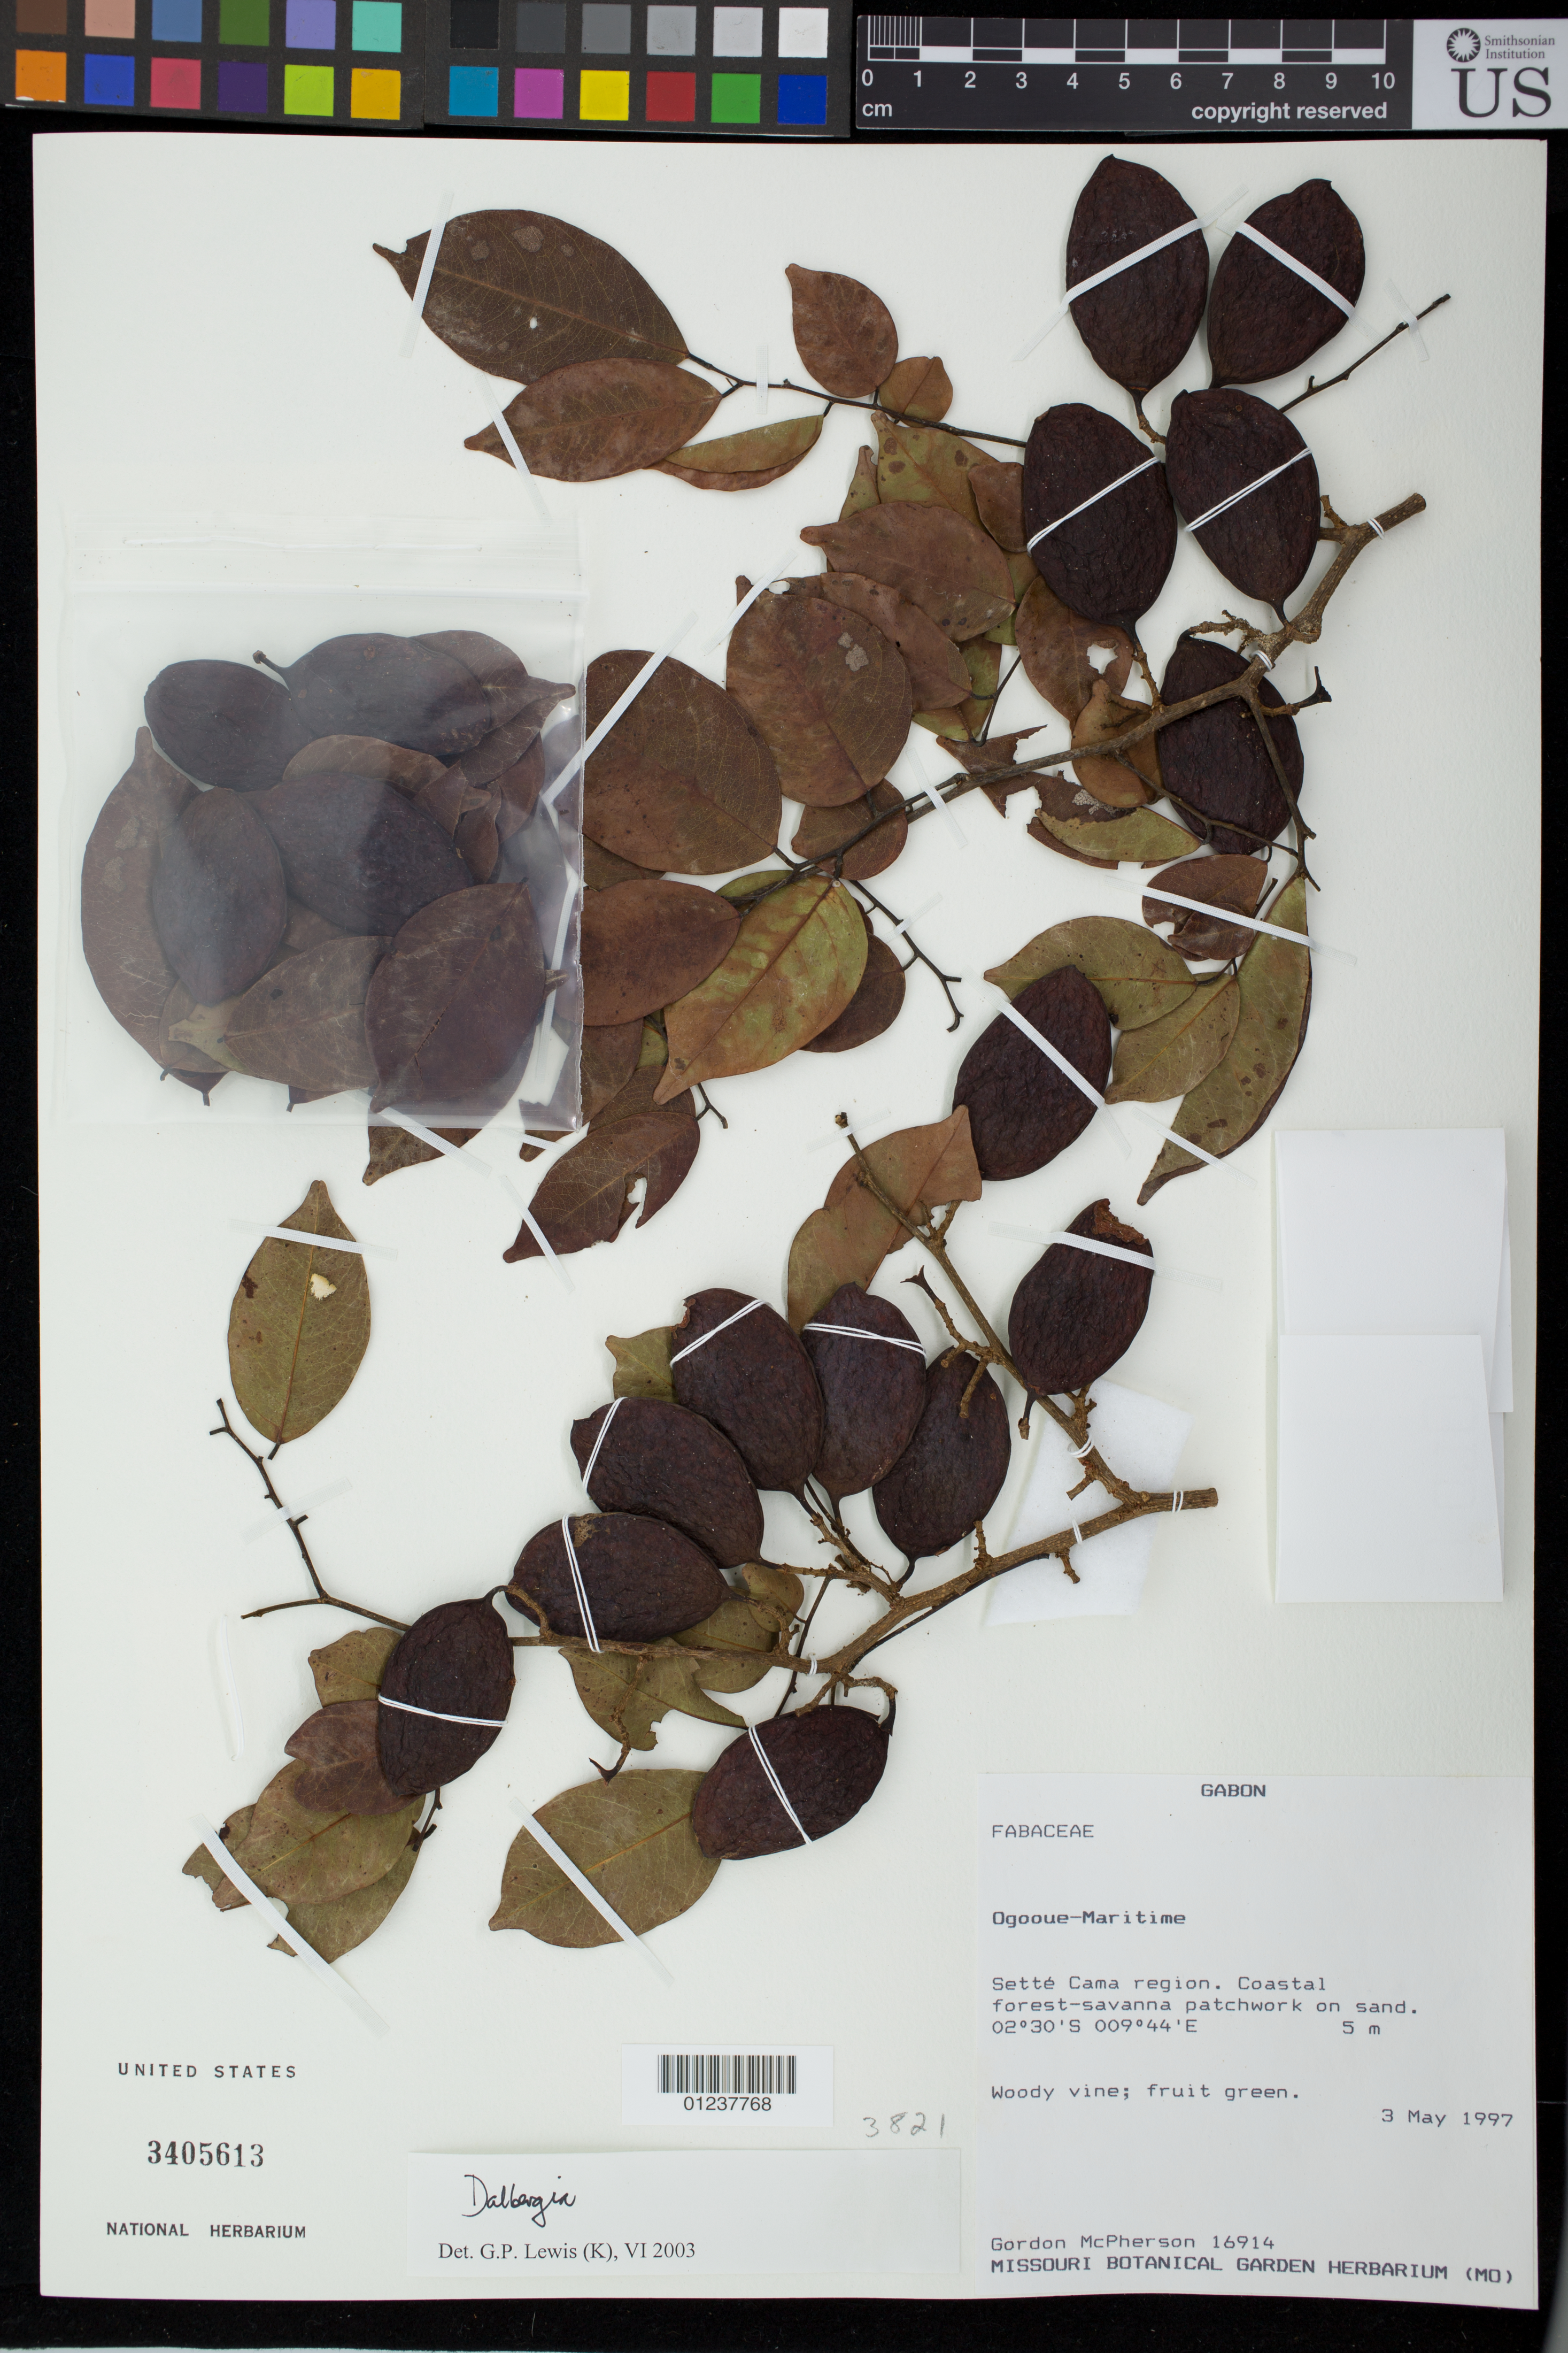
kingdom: Plantae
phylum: Tracheophyta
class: Magnoliopsida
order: Fabales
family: Fabaceae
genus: Dalbergia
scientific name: Dalbergia sp.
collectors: G. D. McPherson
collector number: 16914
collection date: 1997-05-03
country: Gabon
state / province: Ogooue-Maritime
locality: Sette Cama region.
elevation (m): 5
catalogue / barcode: US 3405613